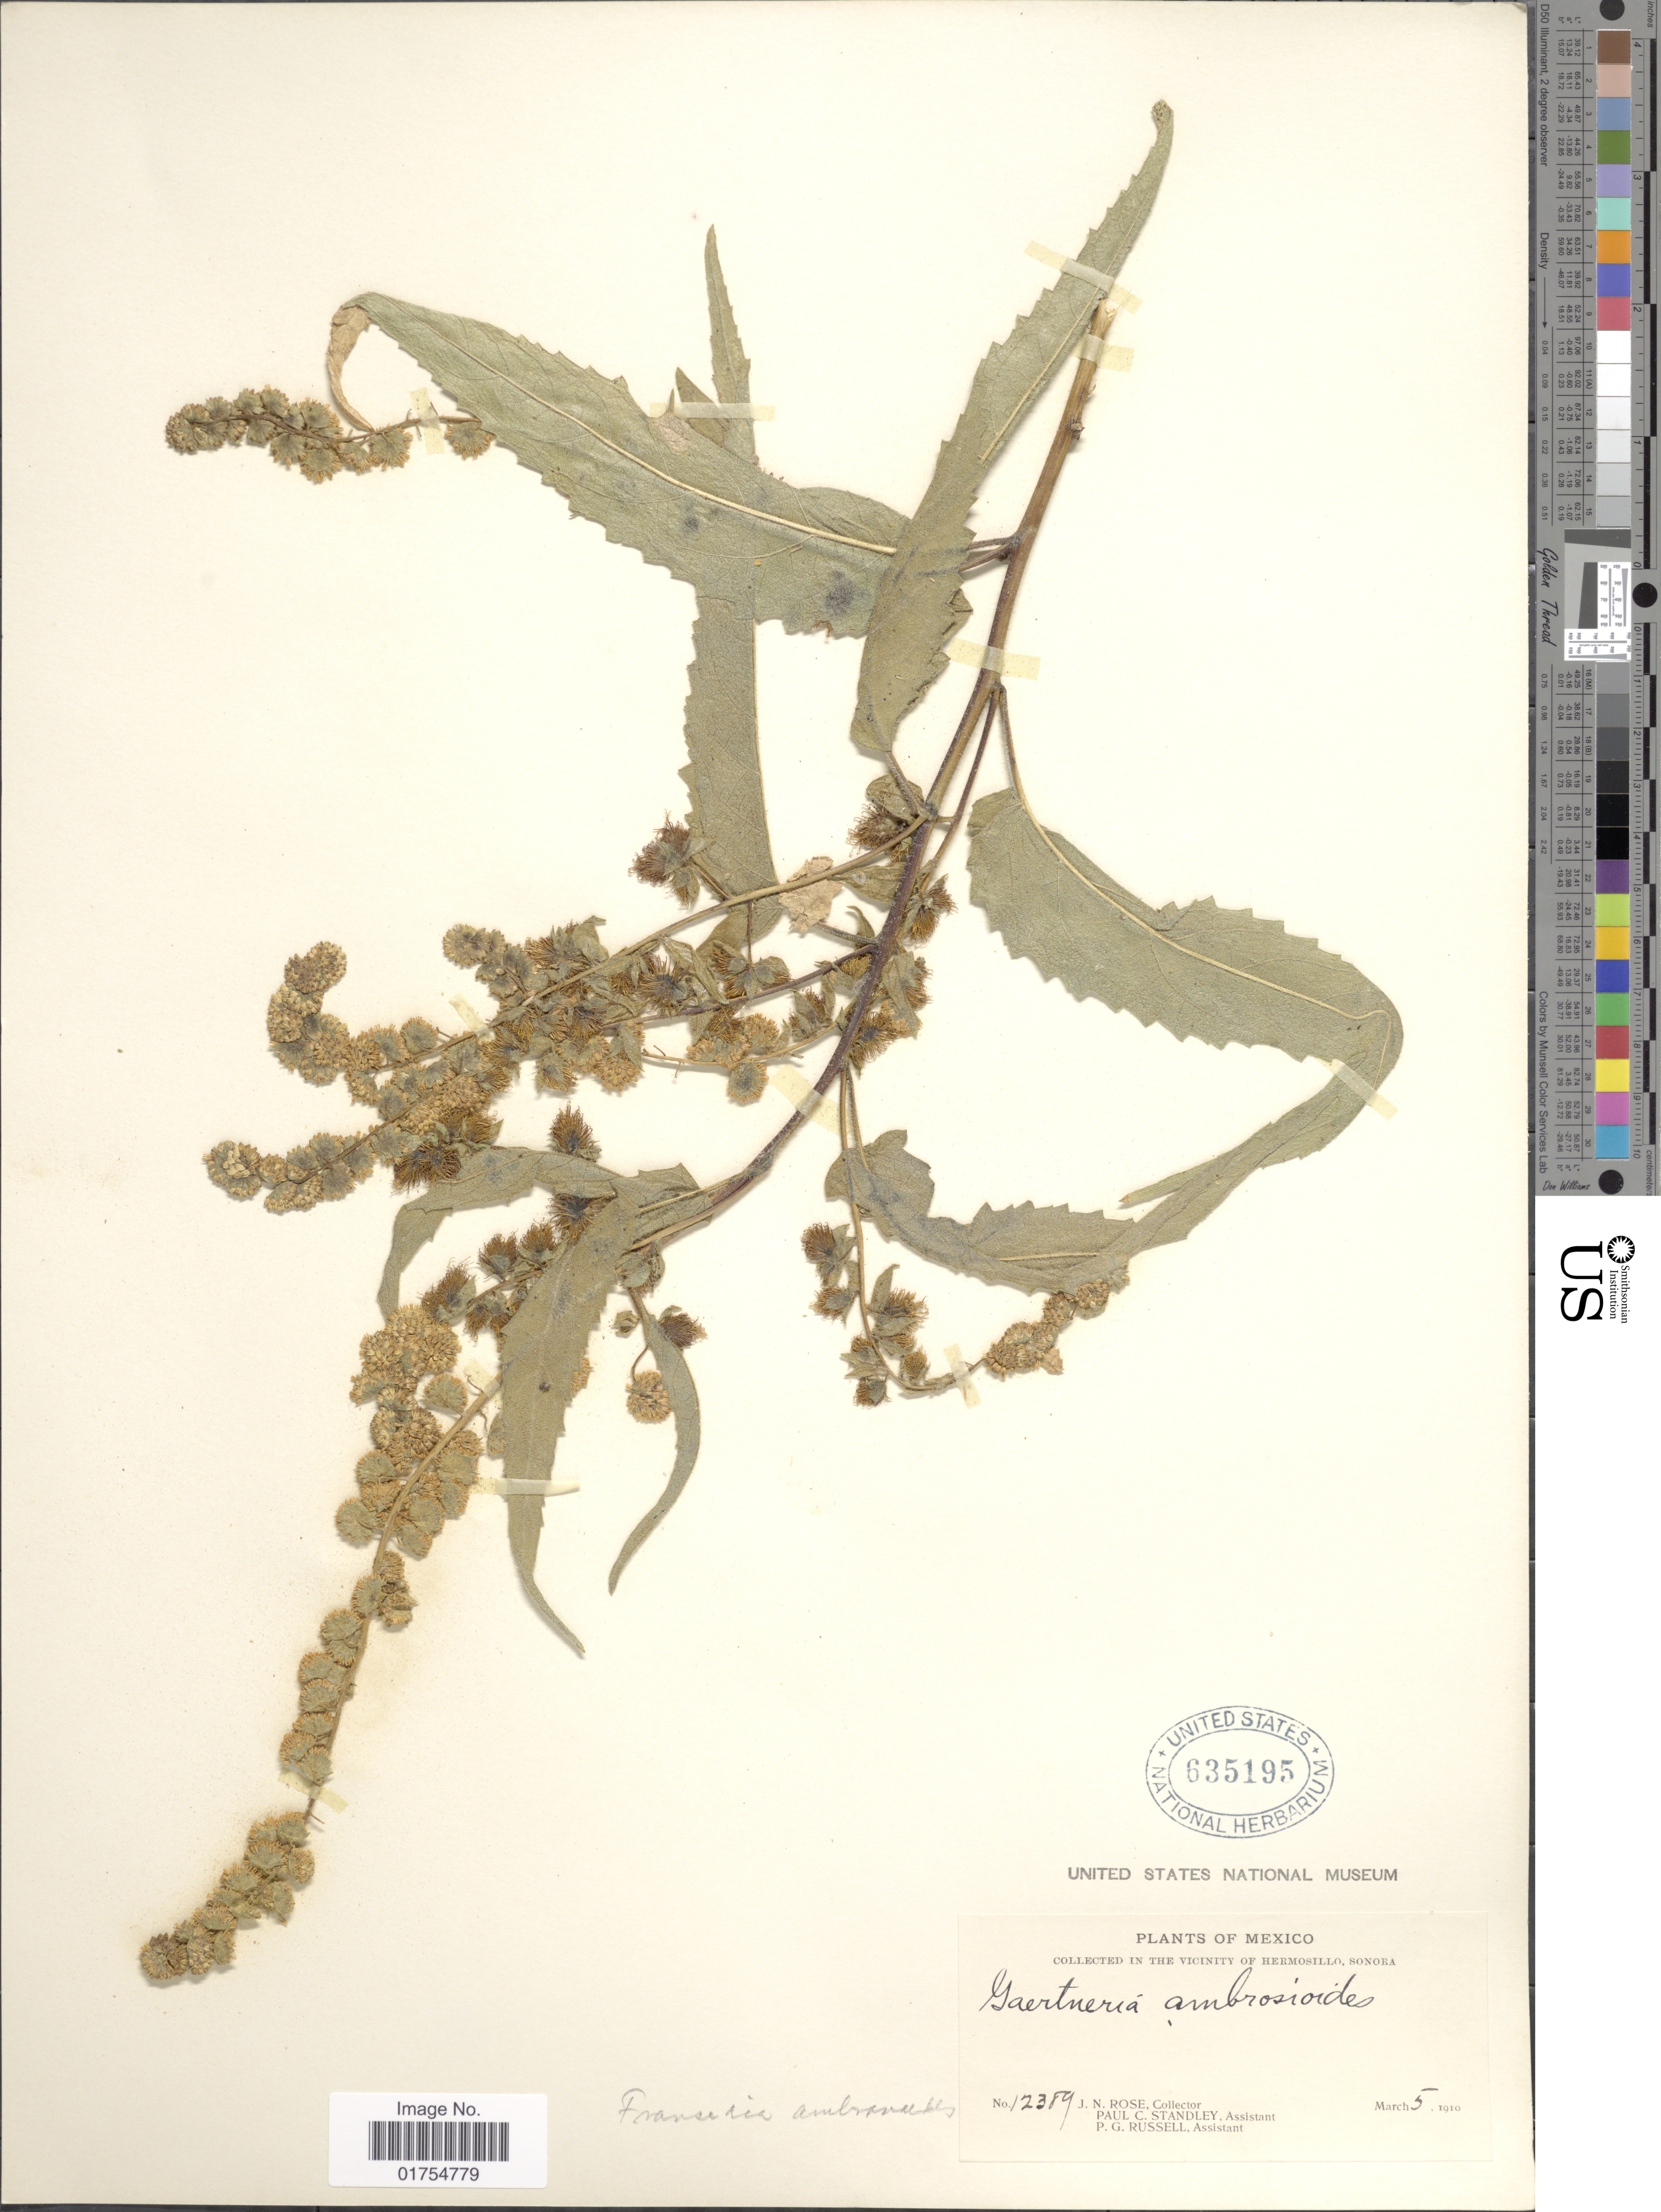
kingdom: Plantae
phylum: Tracheophyta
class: Magnoliopsida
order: Asterales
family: Asteraceae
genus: Franseria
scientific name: Franseria ambrosioides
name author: Cav.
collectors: J. N. Rose, P. C. Standley & P. G. Russell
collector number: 12389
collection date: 1910-03-05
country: Mexico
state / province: Sonora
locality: Vicinity of Hermosillo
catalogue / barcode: US 635195